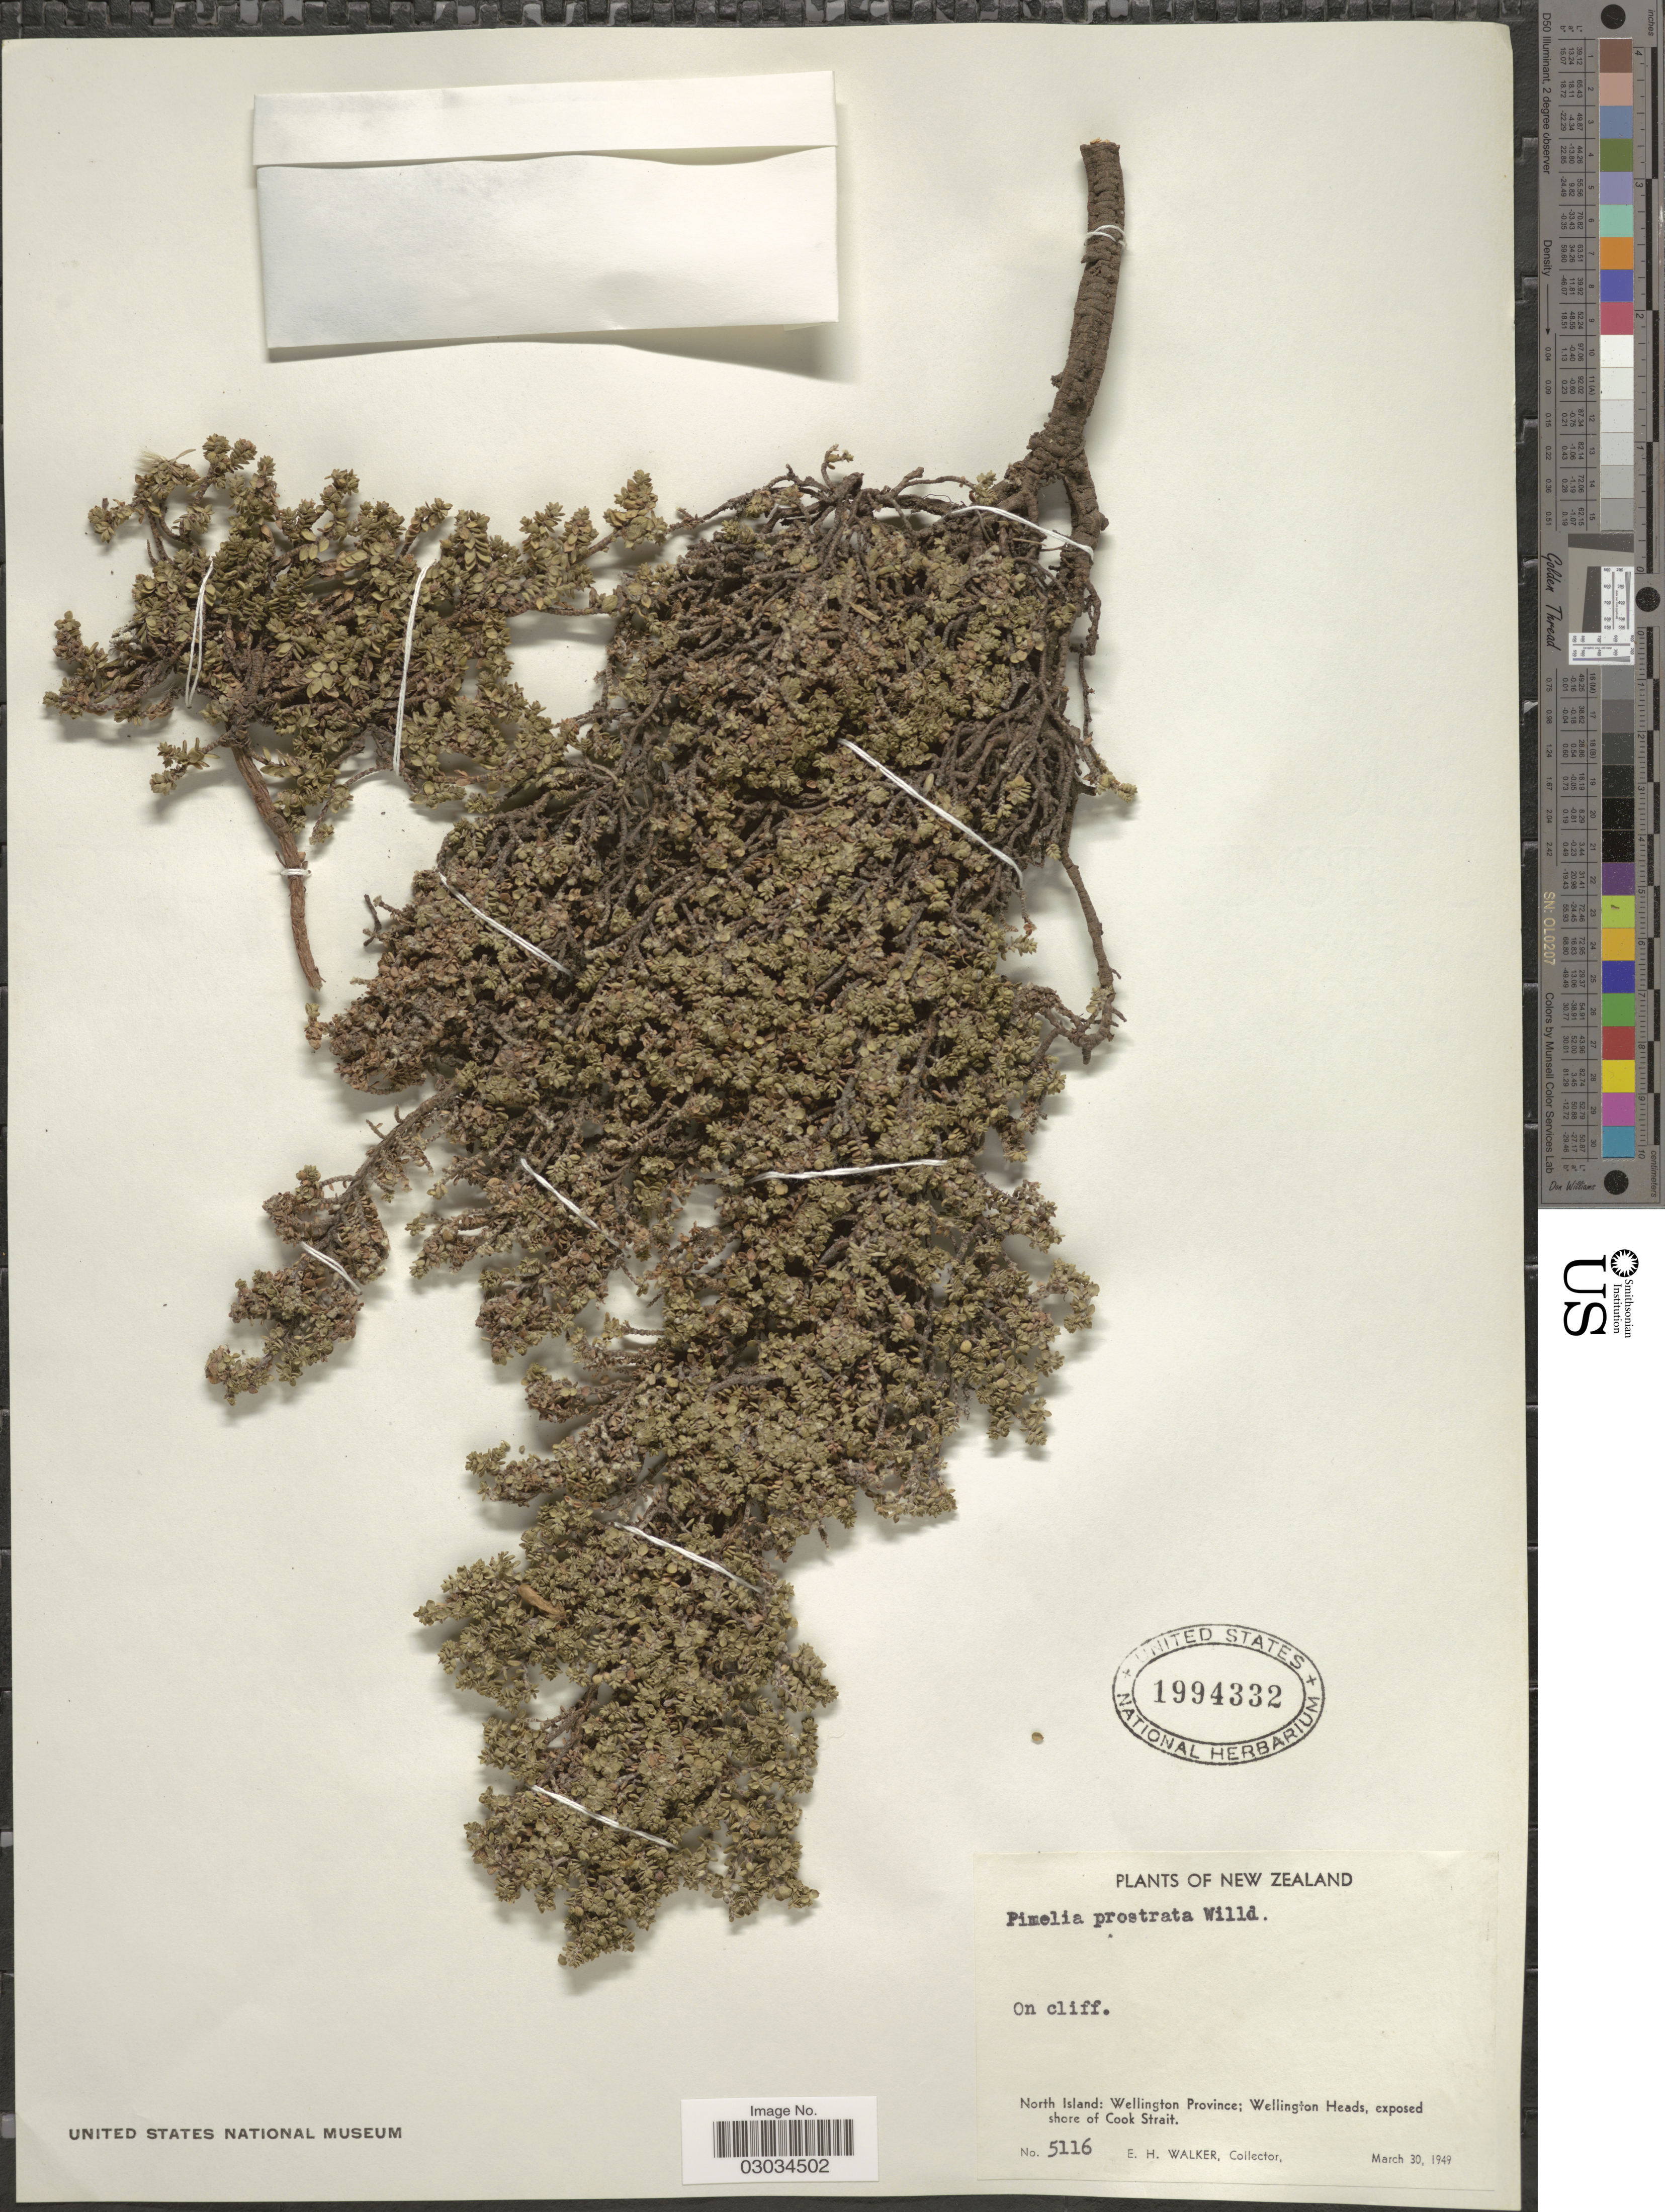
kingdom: Plantae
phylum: Tracheophyta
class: Magnoliopsida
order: Malvales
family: Thymelaeaceae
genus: Pimelea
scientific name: Pimelea prostrata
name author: Willd.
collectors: E. H. Walker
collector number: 5116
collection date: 1949-03-30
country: New Zealand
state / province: Wellington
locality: North Island: Wellington Heads, exposed shore of Cook Strait.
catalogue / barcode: US 1994332